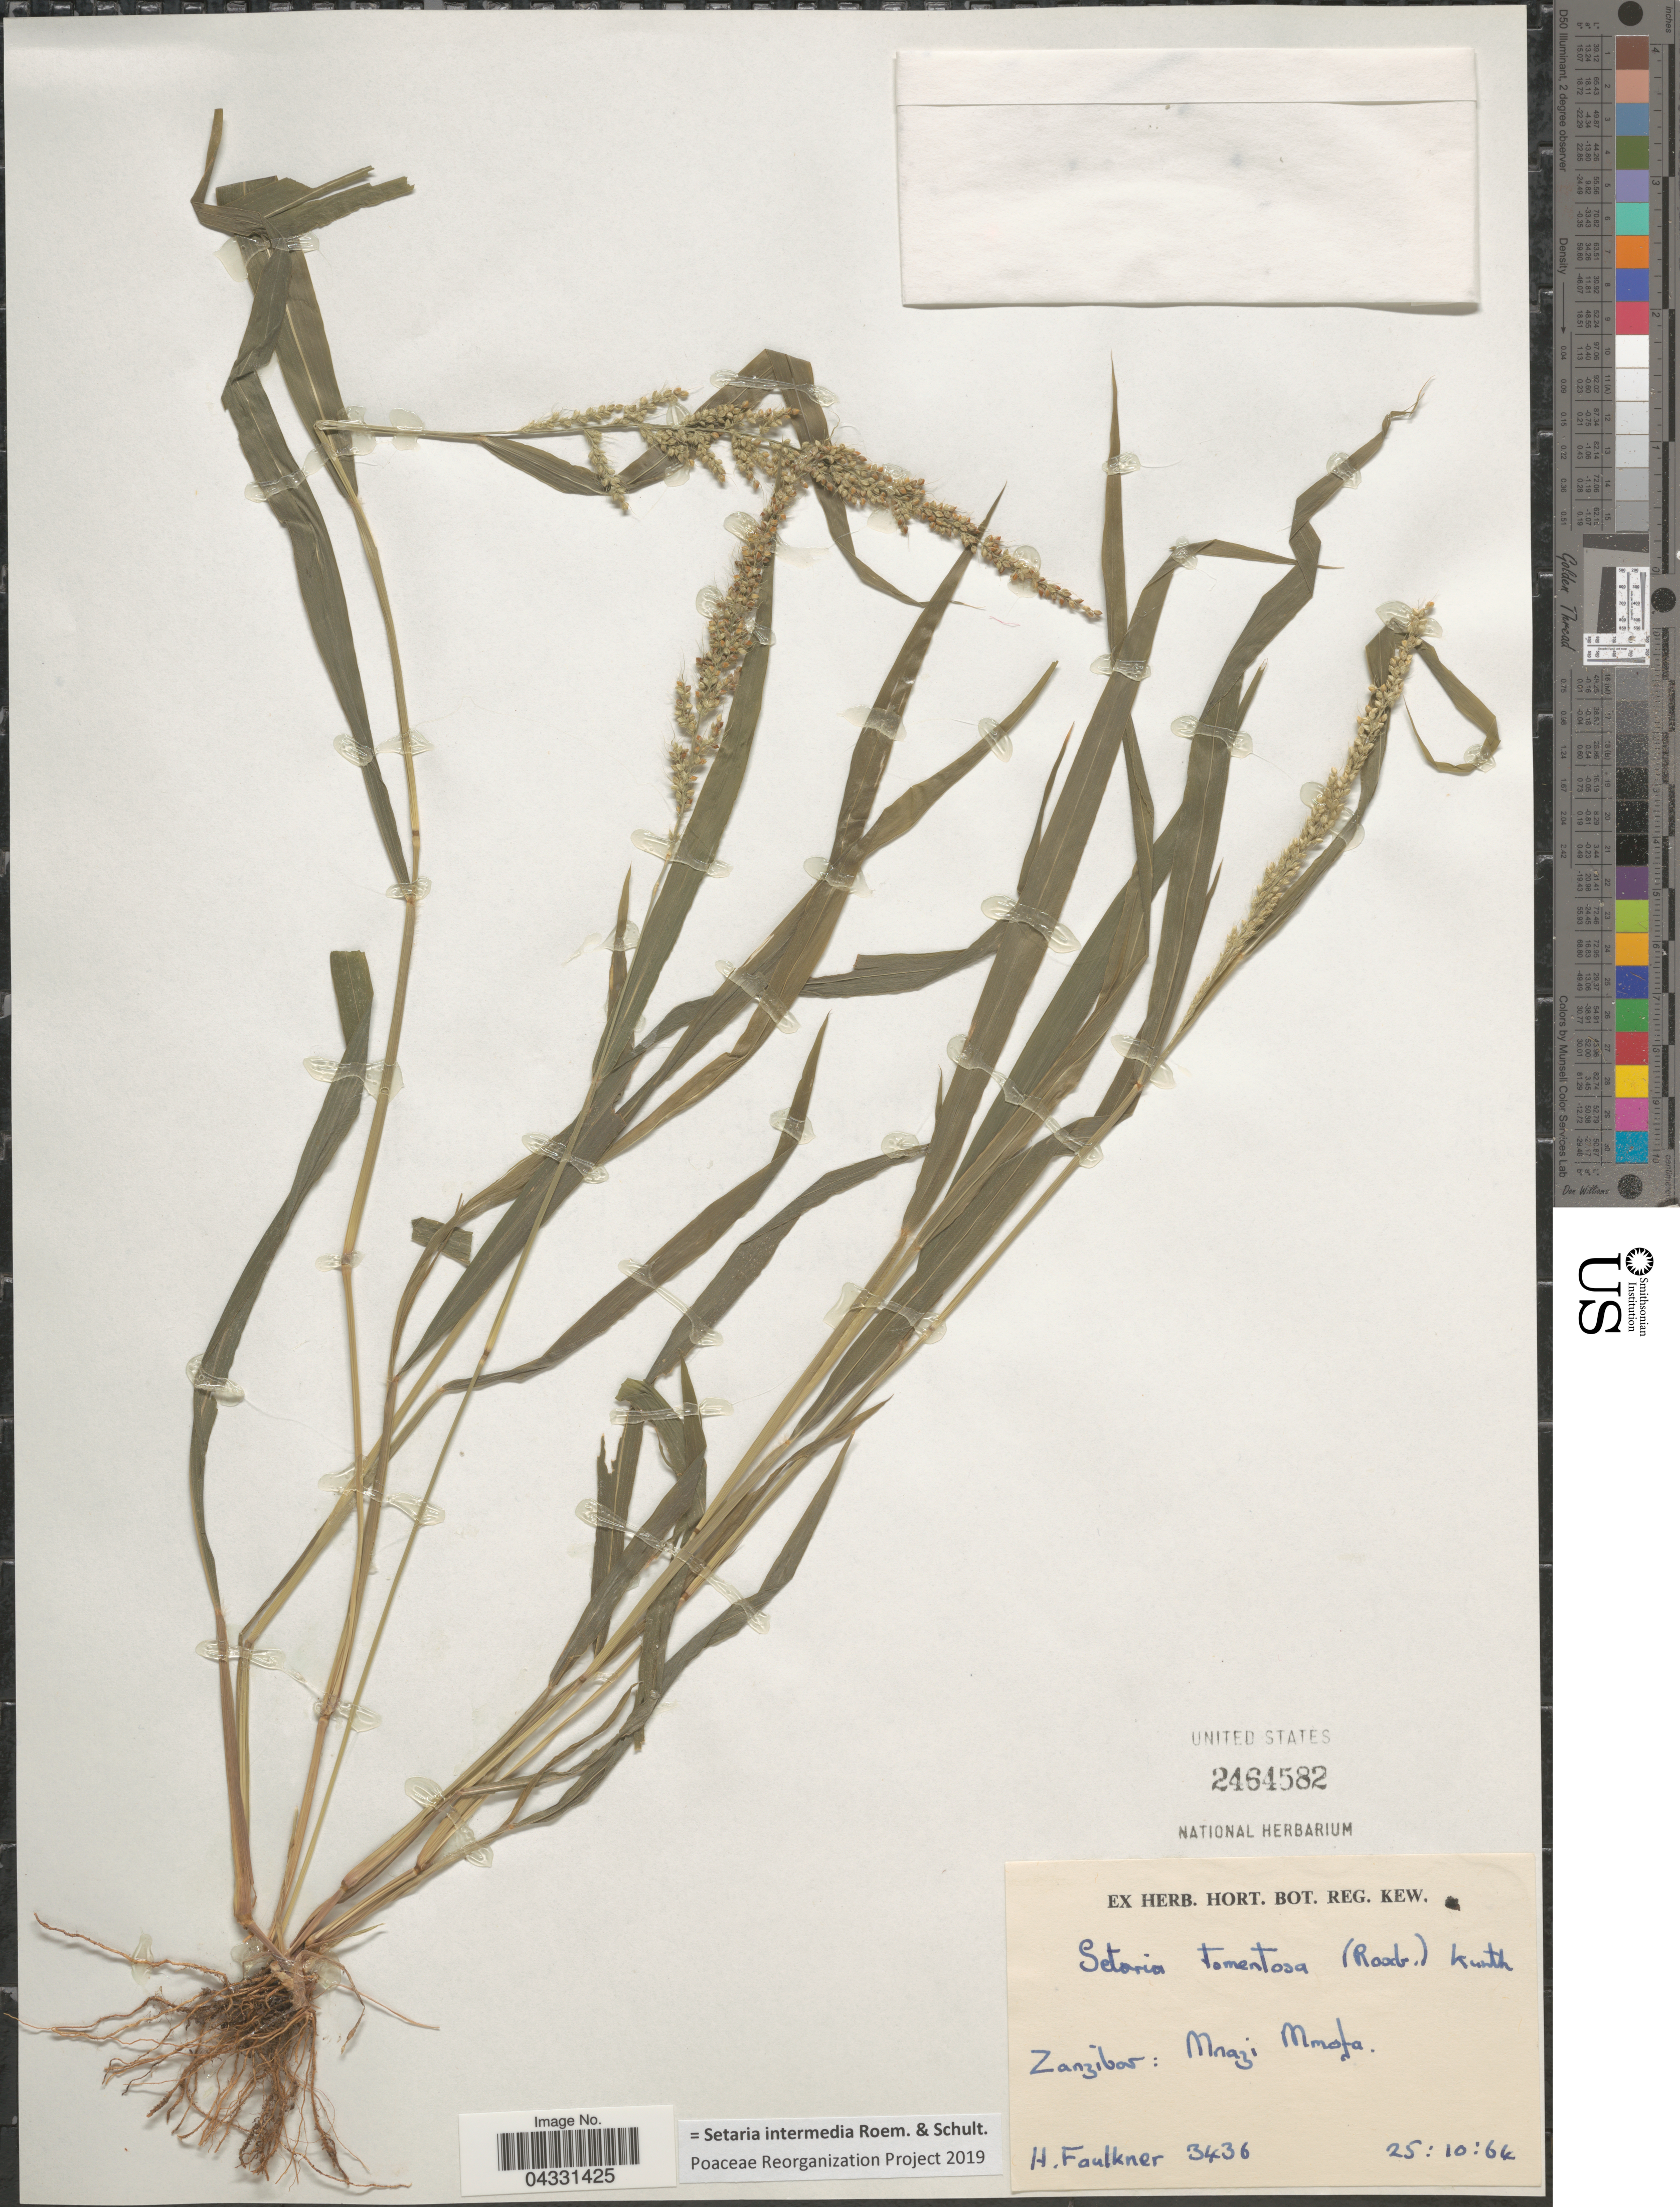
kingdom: Plantae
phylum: Tracheophyta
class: Liliopsida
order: Poales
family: Poaceae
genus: Setaria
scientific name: Setaria intermedia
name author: Roem. & Schult.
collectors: H. Faulkner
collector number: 3436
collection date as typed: Transcribed d/m/y: 25/10/64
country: Tanzania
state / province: Zanzibar Urban/West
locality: Mnazi Mmota.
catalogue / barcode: US 2464582